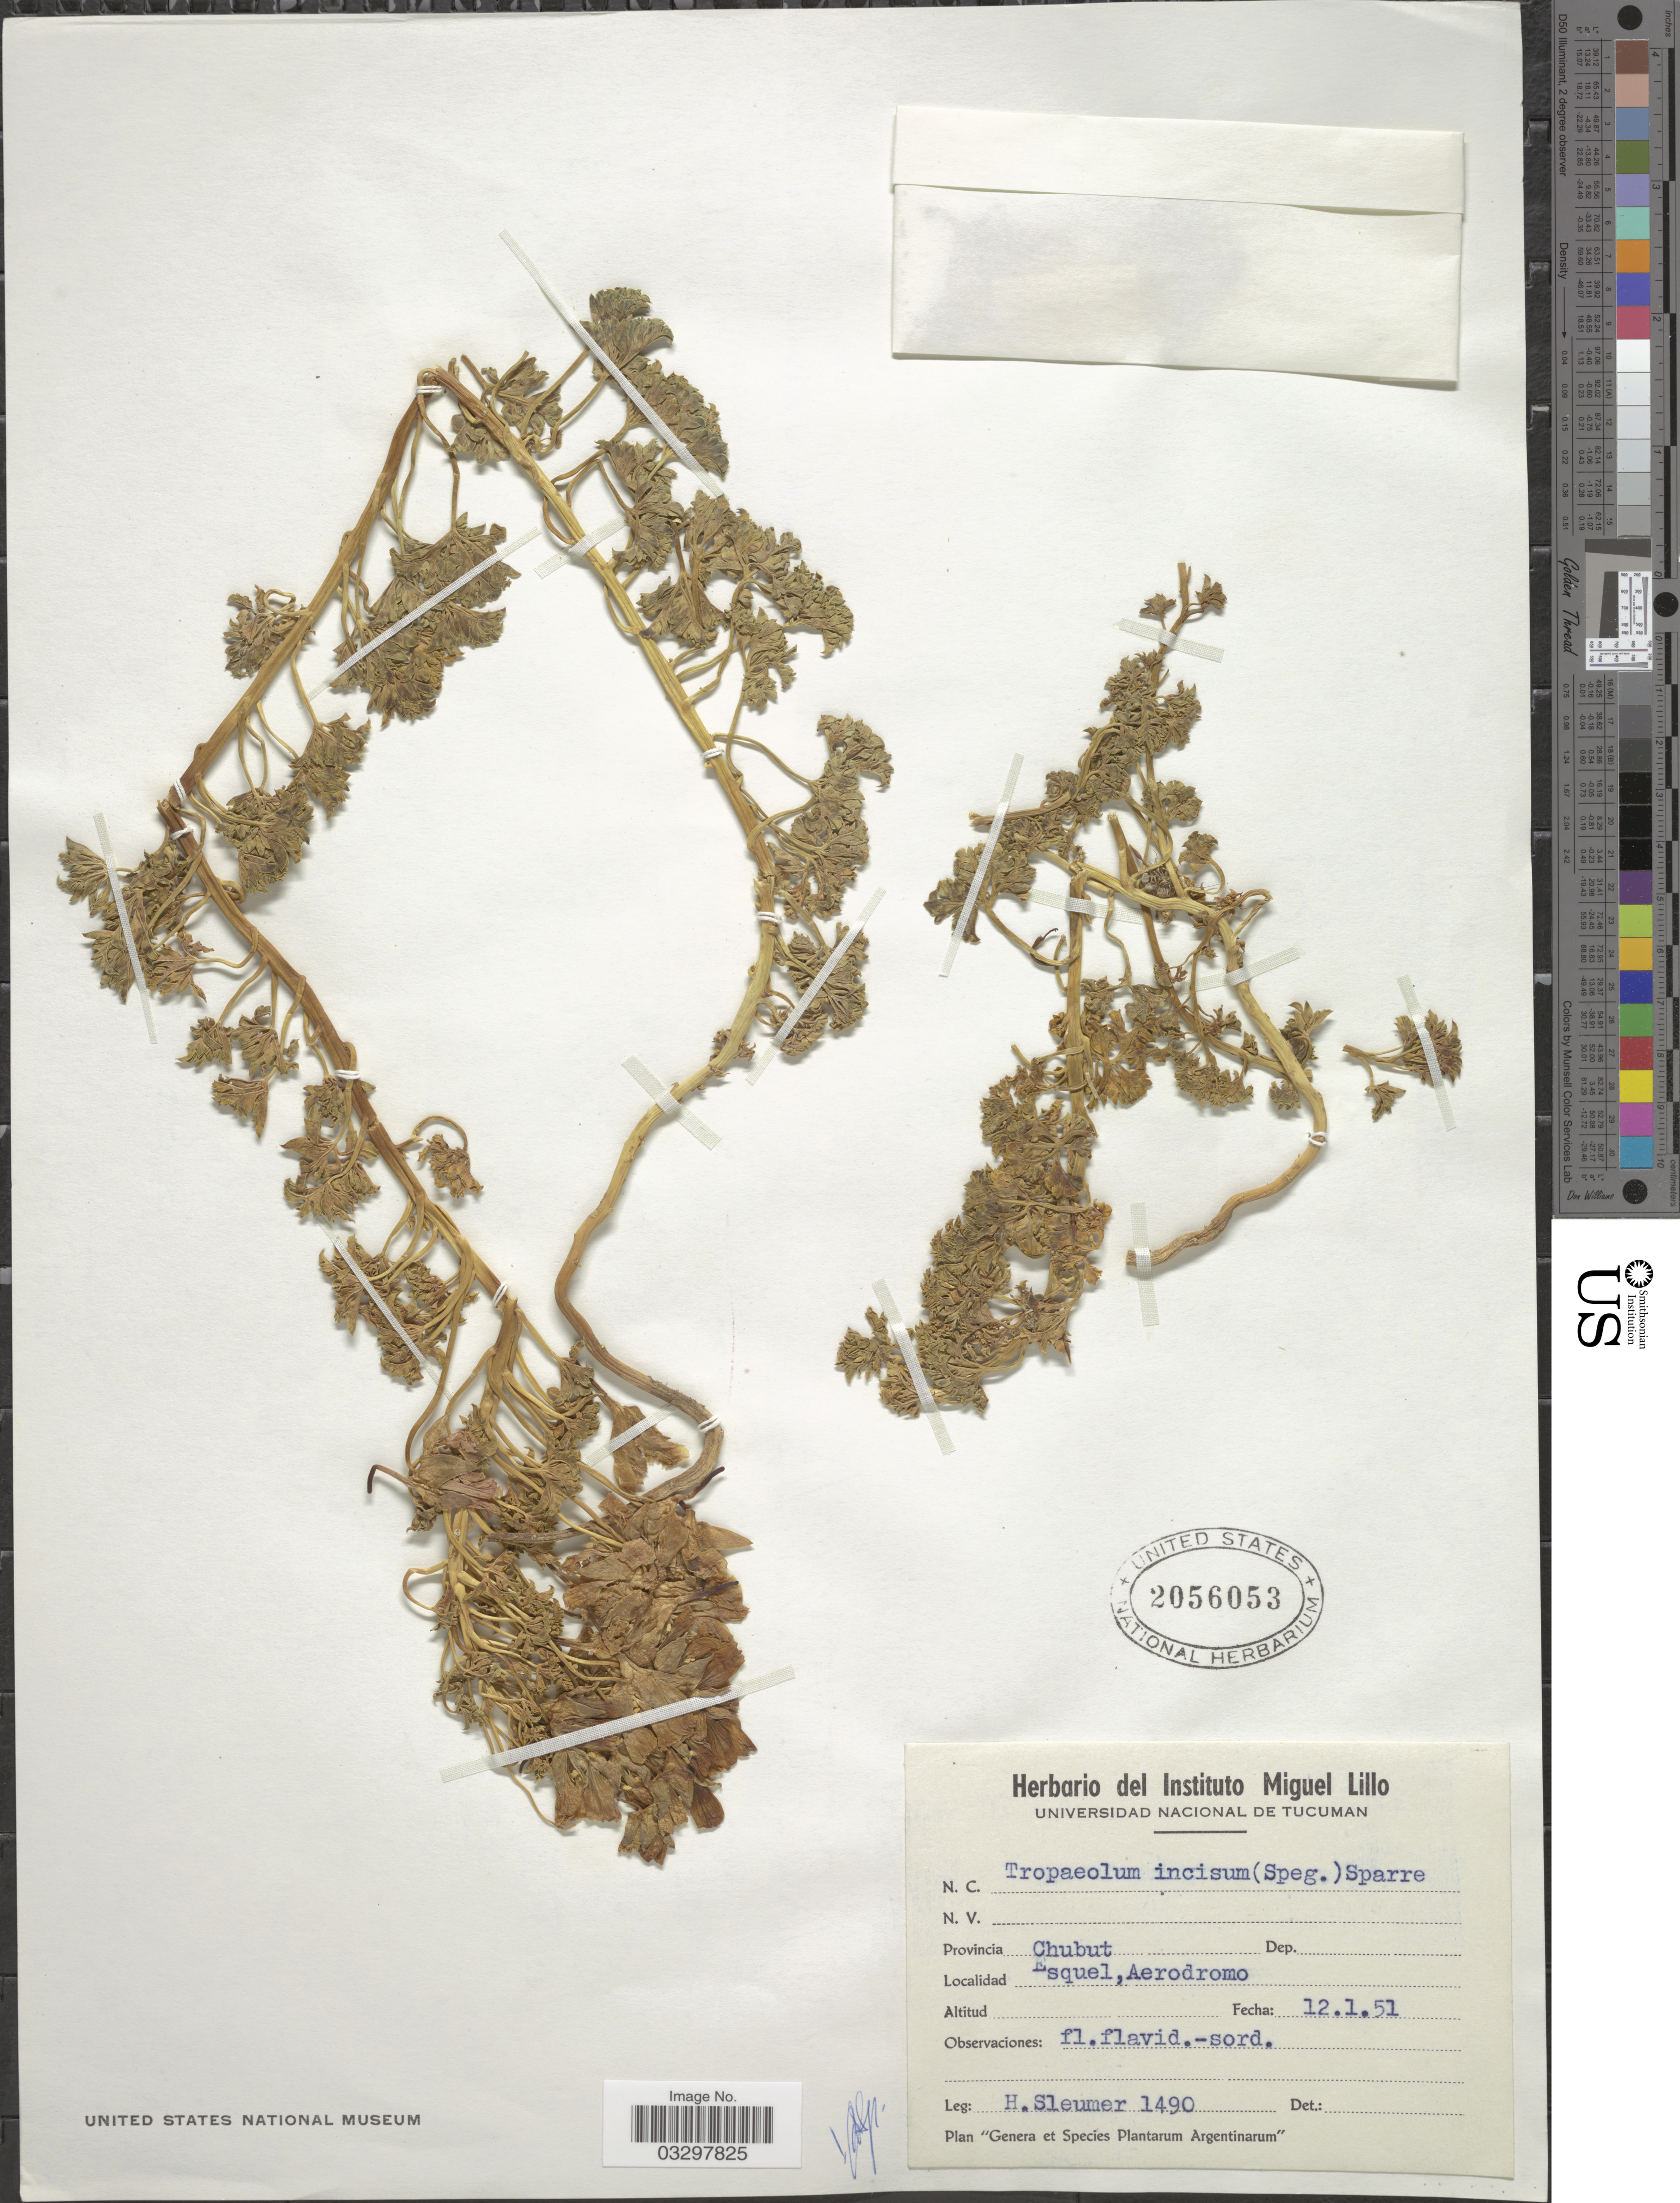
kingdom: Plantae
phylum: Tracheophyta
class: Magnoliopsida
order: Brassicales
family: Tropaeolaceae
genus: Tropaeolum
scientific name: Tropaeolum incisum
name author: (Speg.) Sparre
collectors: H. O. Sleumer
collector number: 1490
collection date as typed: Transcribed d/m/y: 12/1/51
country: Argentina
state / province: Chubut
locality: Esquel, Aerodromo.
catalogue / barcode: US 2056053